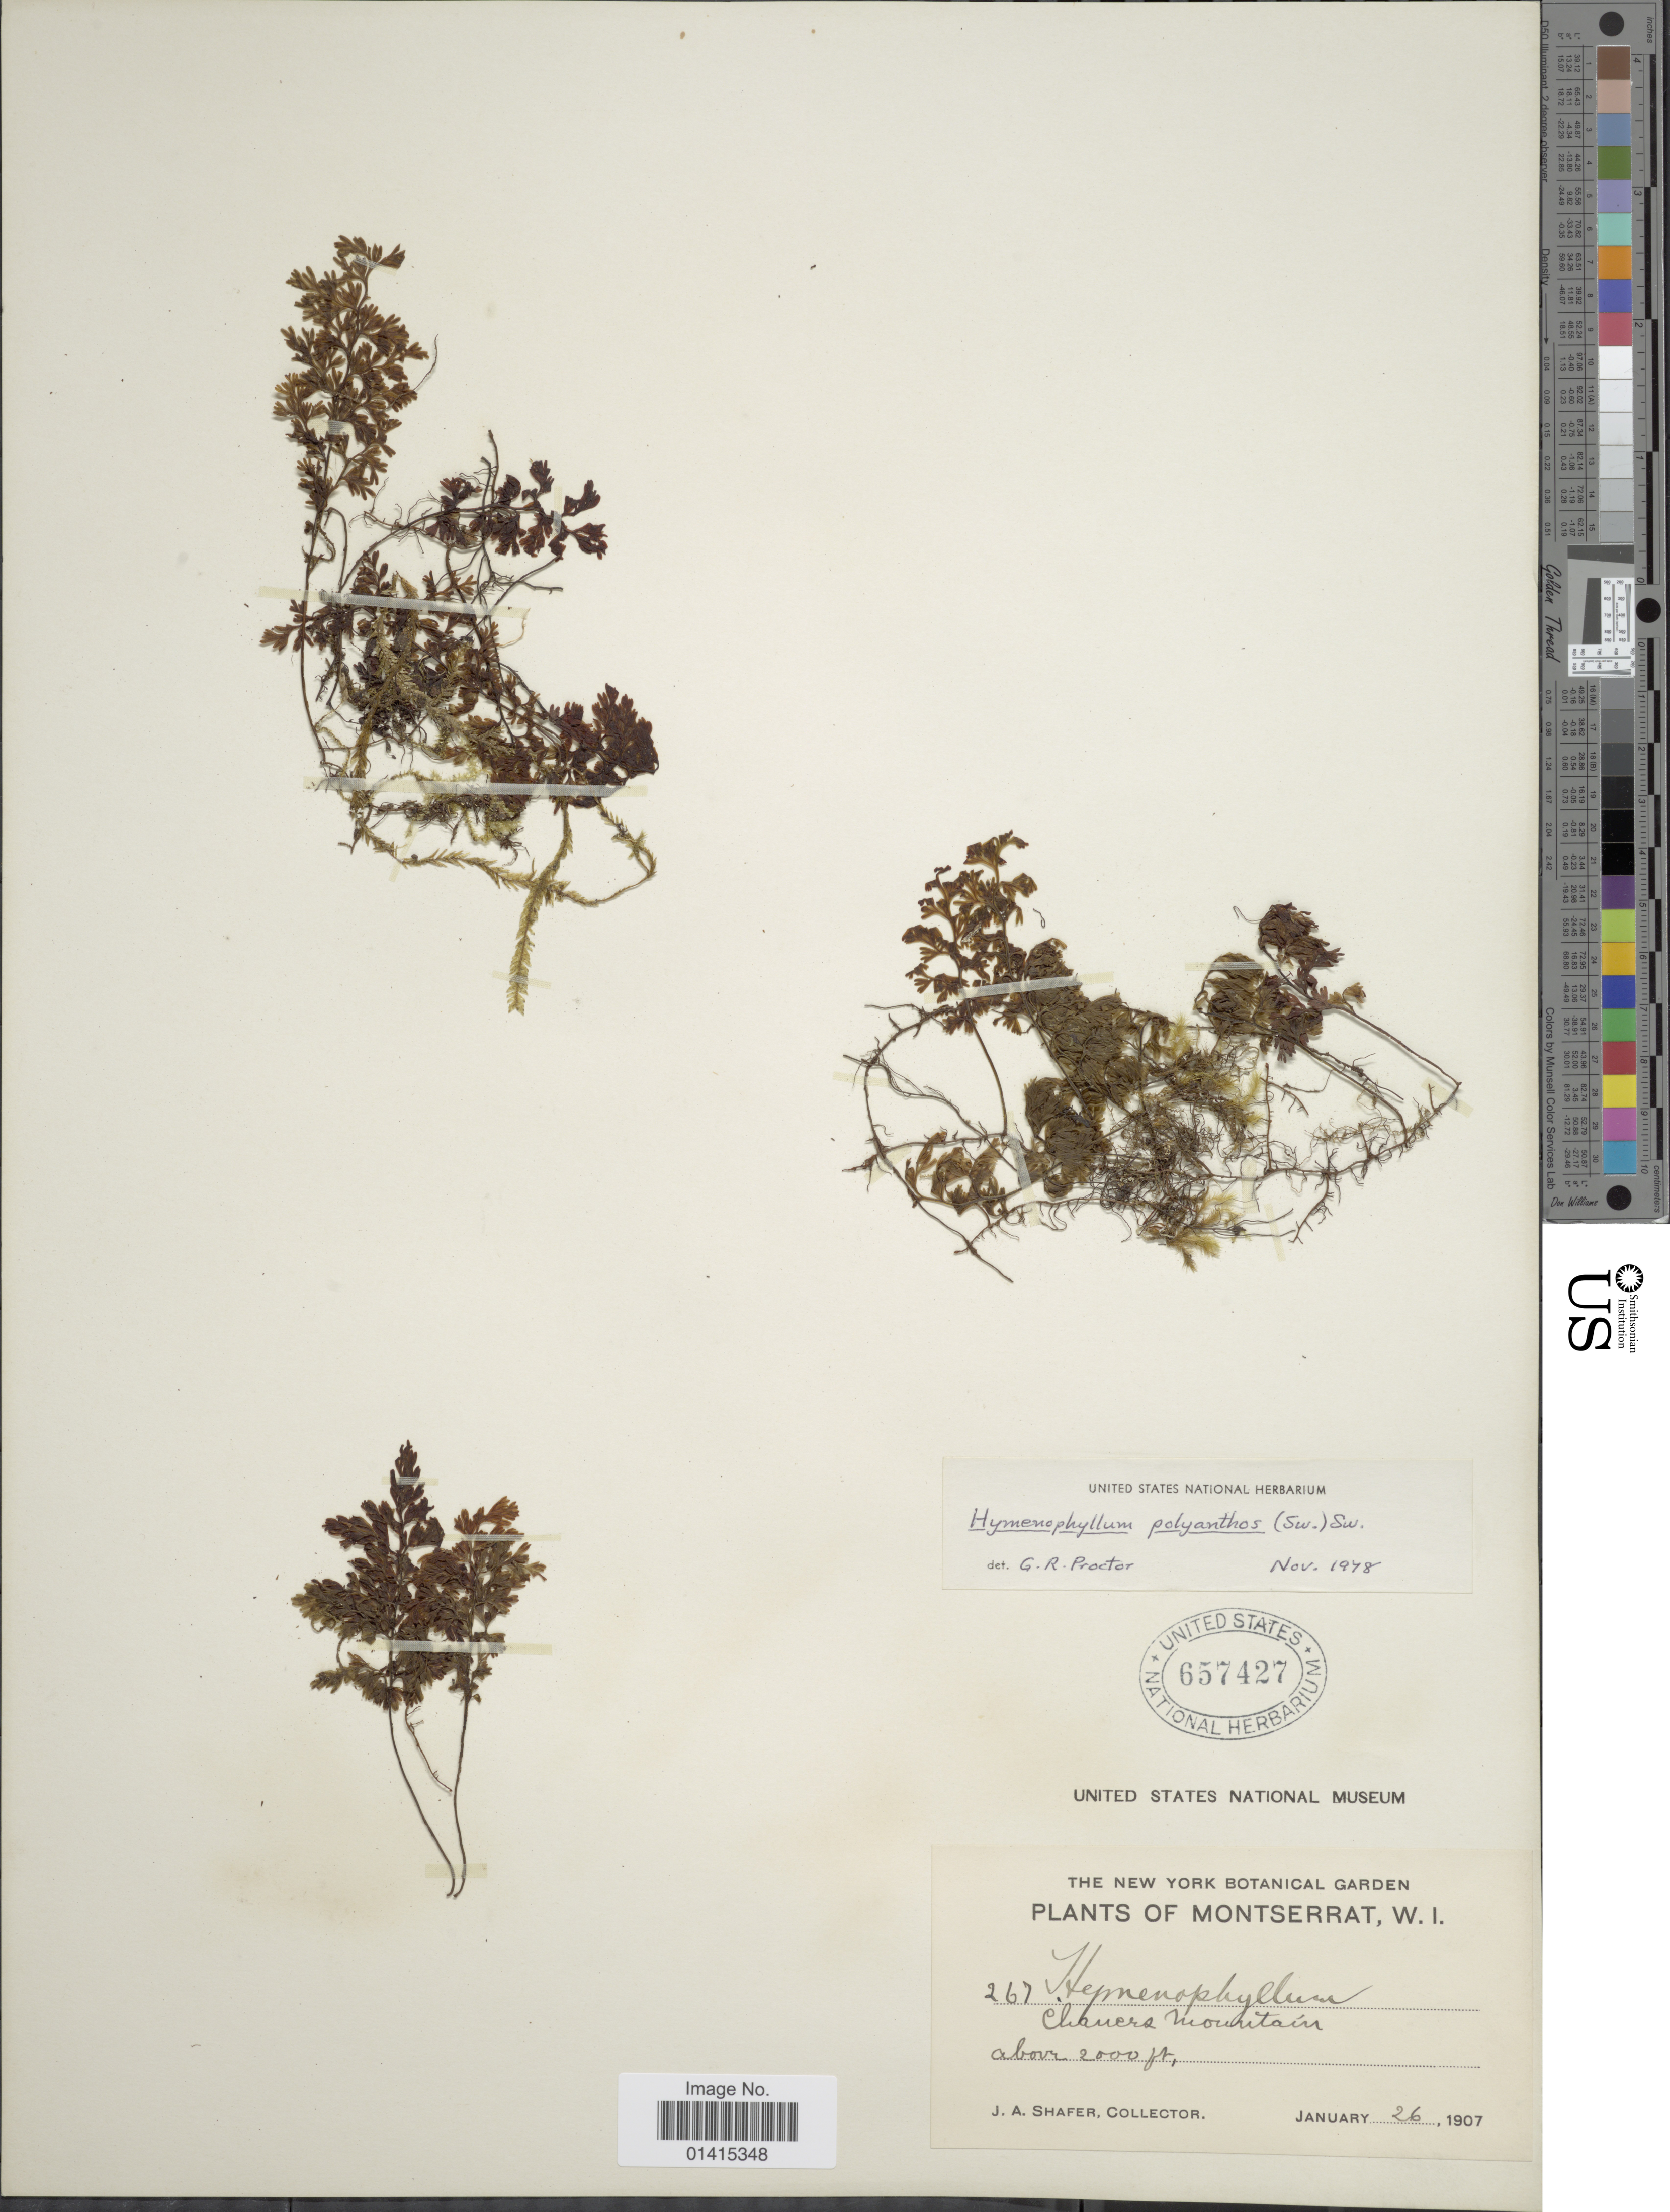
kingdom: Plantae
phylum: Tracheophyta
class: Polypodiopsida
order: Hymenophyllales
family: Hymenophyllaceae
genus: Hymenophyllum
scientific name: Hymenophyllum polyanthos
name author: (Sw.) Sw.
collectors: J. A. Shafer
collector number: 267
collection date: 1907-01-26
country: Montserrat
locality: Chances Mountain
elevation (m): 610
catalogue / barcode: US 657427